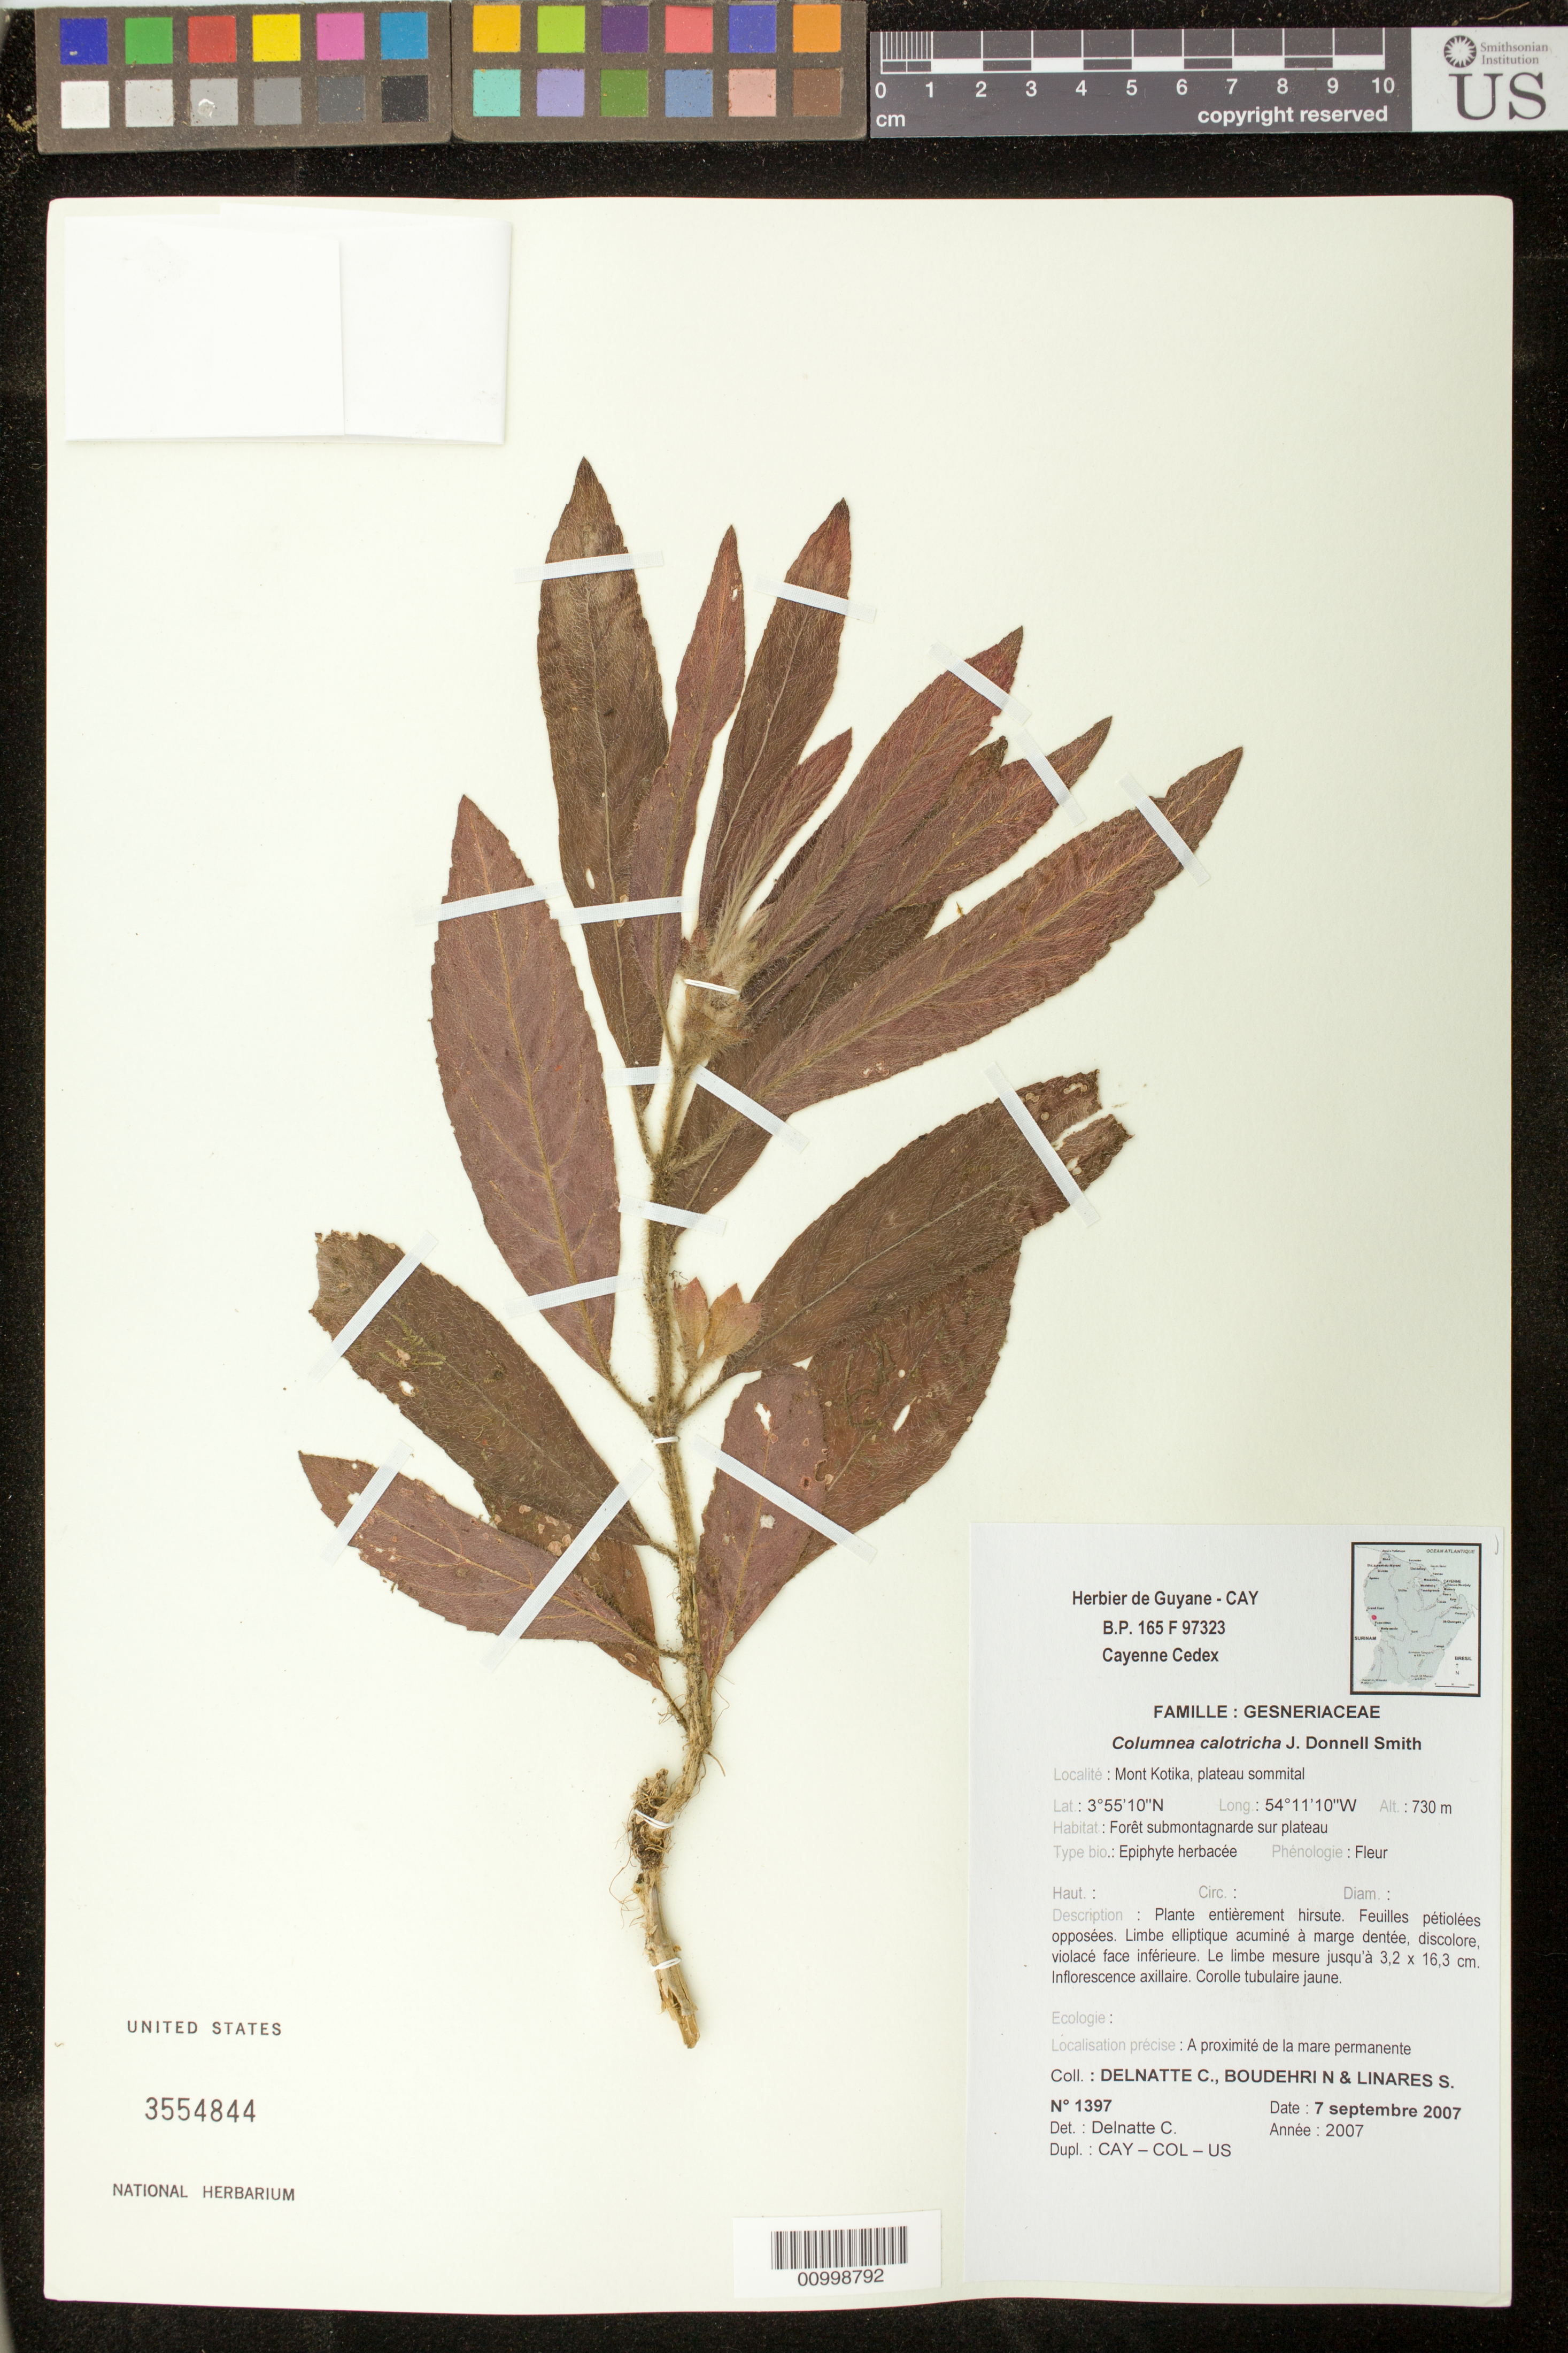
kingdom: Plantae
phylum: Tracheophyta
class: Magnoliopsida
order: Lamiales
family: Gesneriaceae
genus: Columnea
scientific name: Columnea calotricha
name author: Donn. Sm.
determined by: Delnatte, C.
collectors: C. Delnatte, N. Boudehri & S. Linares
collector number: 1397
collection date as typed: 07 Sep 2007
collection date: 2007-09-07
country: French Guiana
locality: Mont Kotika, plateau sommital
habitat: Forêt submontagnarde sur plateau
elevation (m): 730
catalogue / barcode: US 3554844